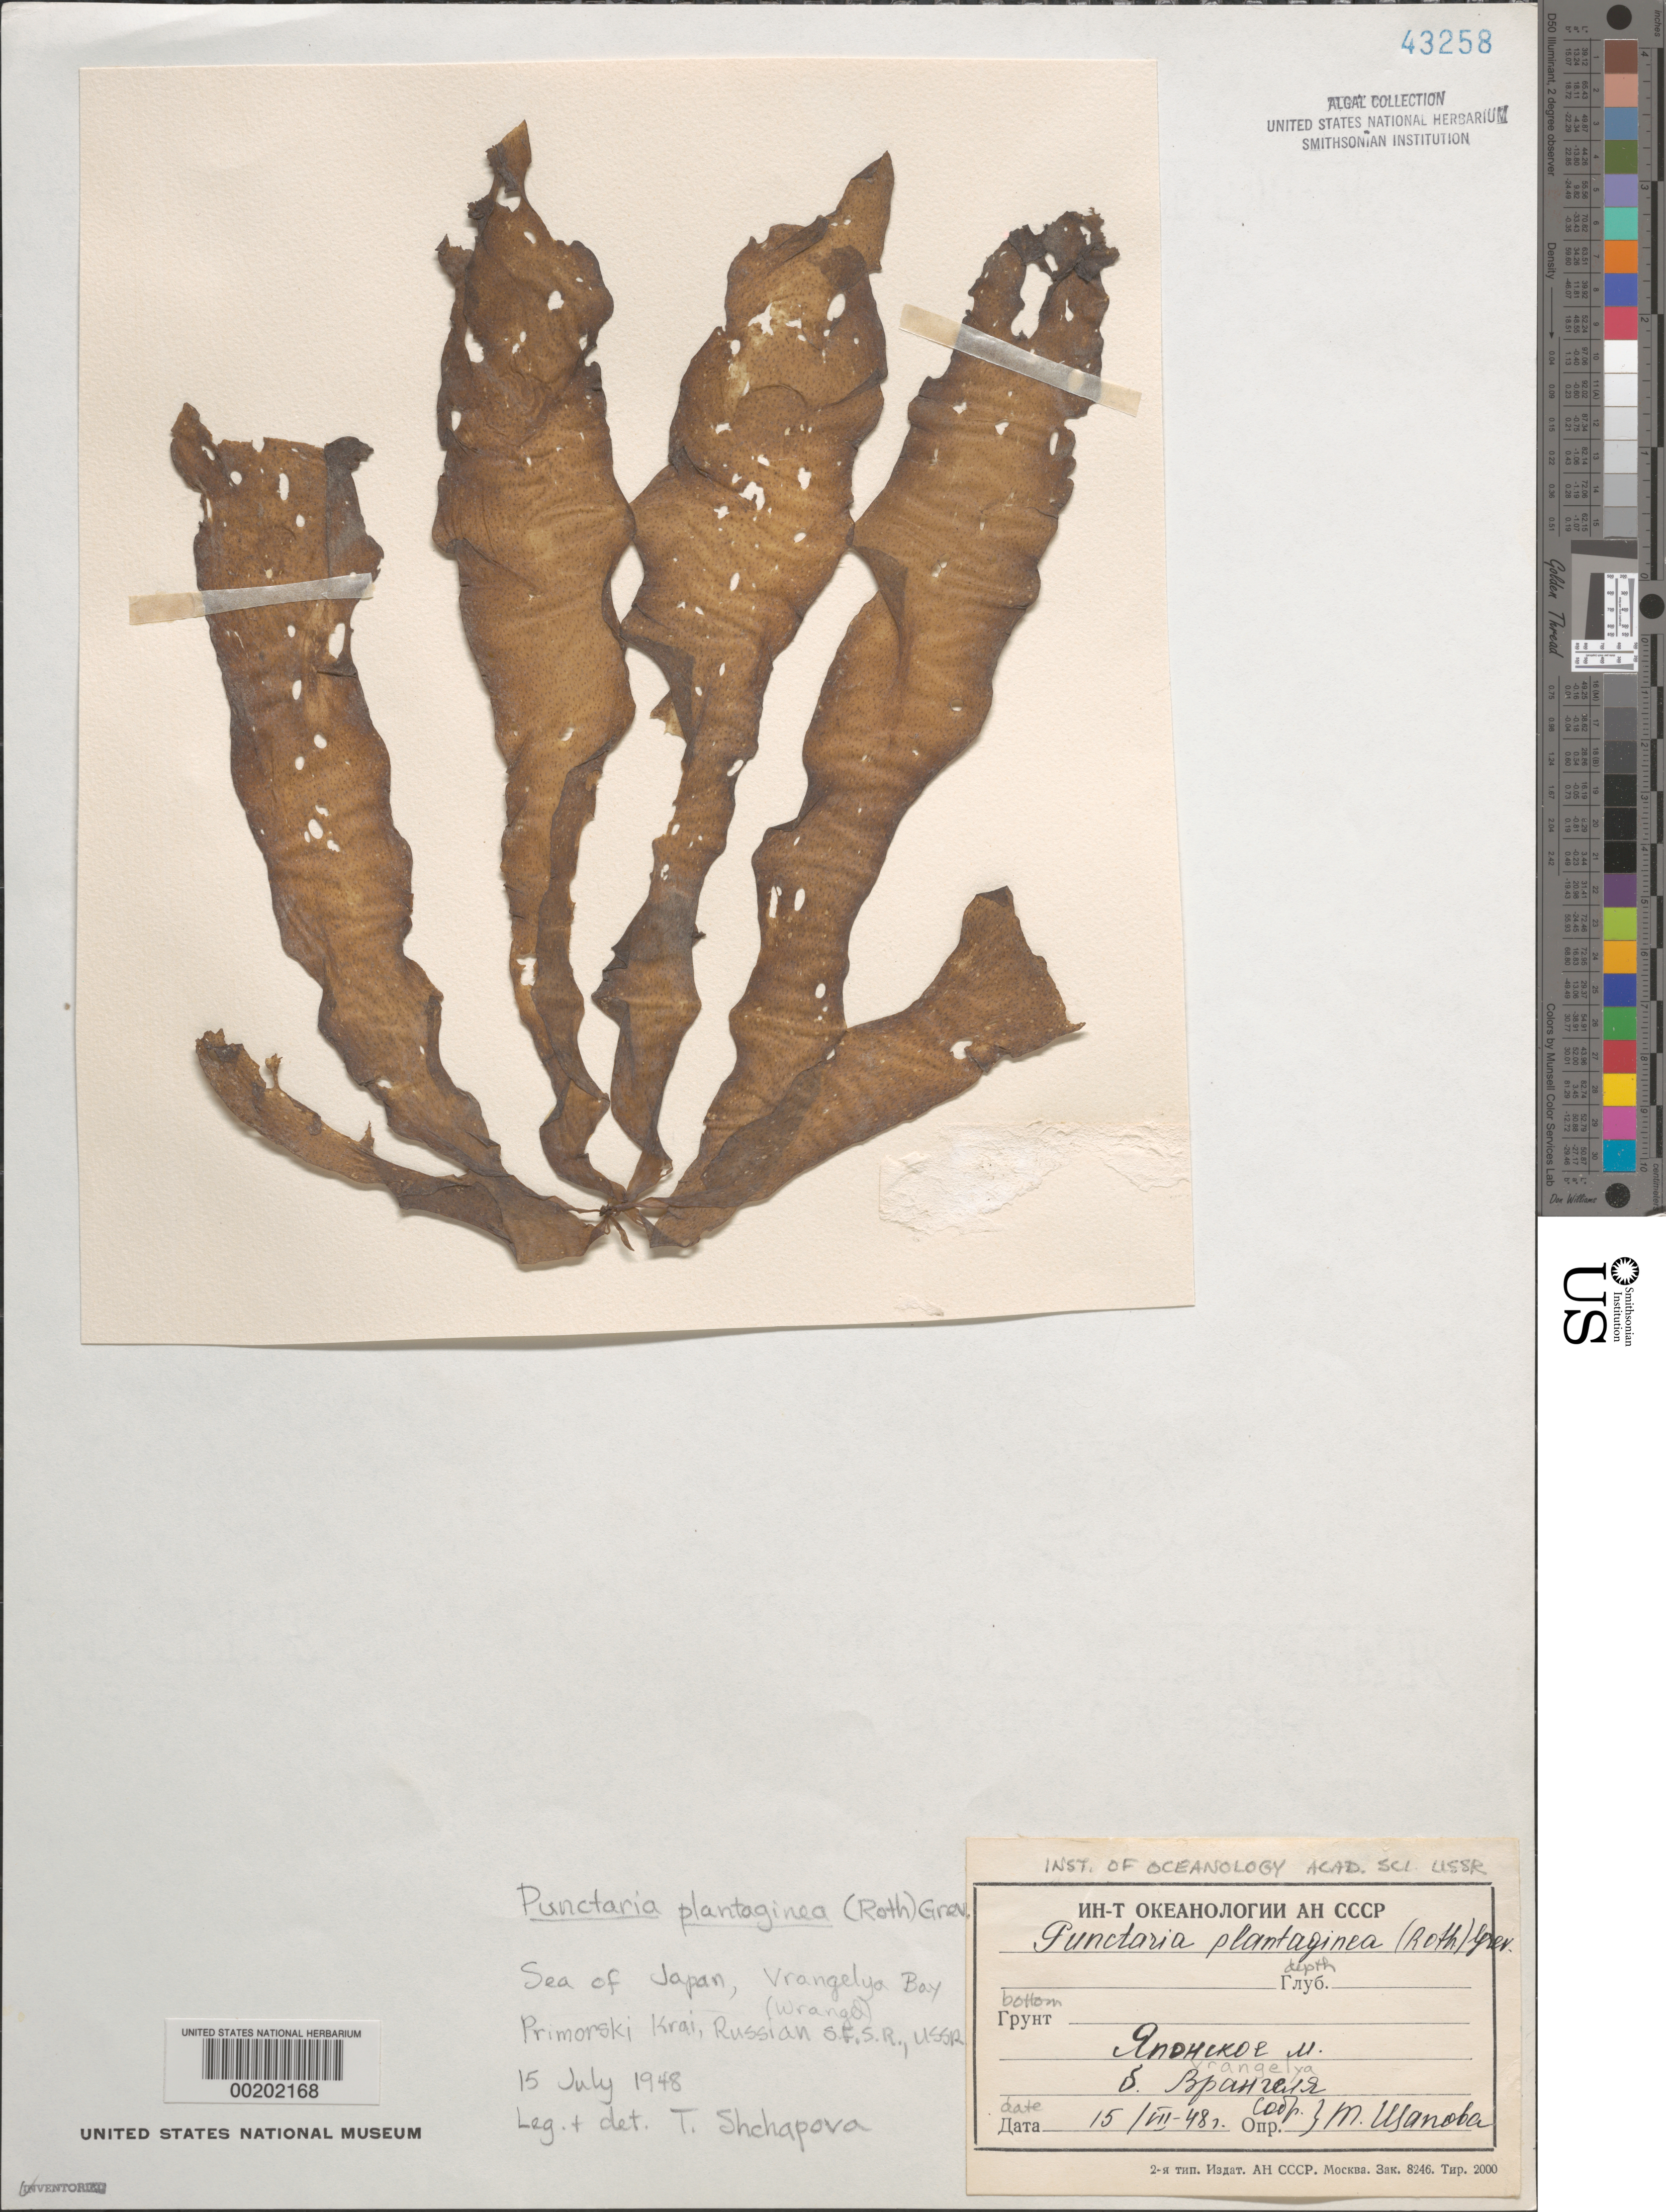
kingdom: Chromista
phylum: Ochrophyta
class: Phaeophyceae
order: Dictyosiphonales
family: Punctariaceae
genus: Punctaria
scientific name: Punctaria plantaginea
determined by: Shchapova, T.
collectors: T. Shchapova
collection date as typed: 15 Jul 1948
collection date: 1948-07-15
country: Russian Federation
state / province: Primorsky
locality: Sea of Japan, Wrangel Bay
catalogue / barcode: US 43258